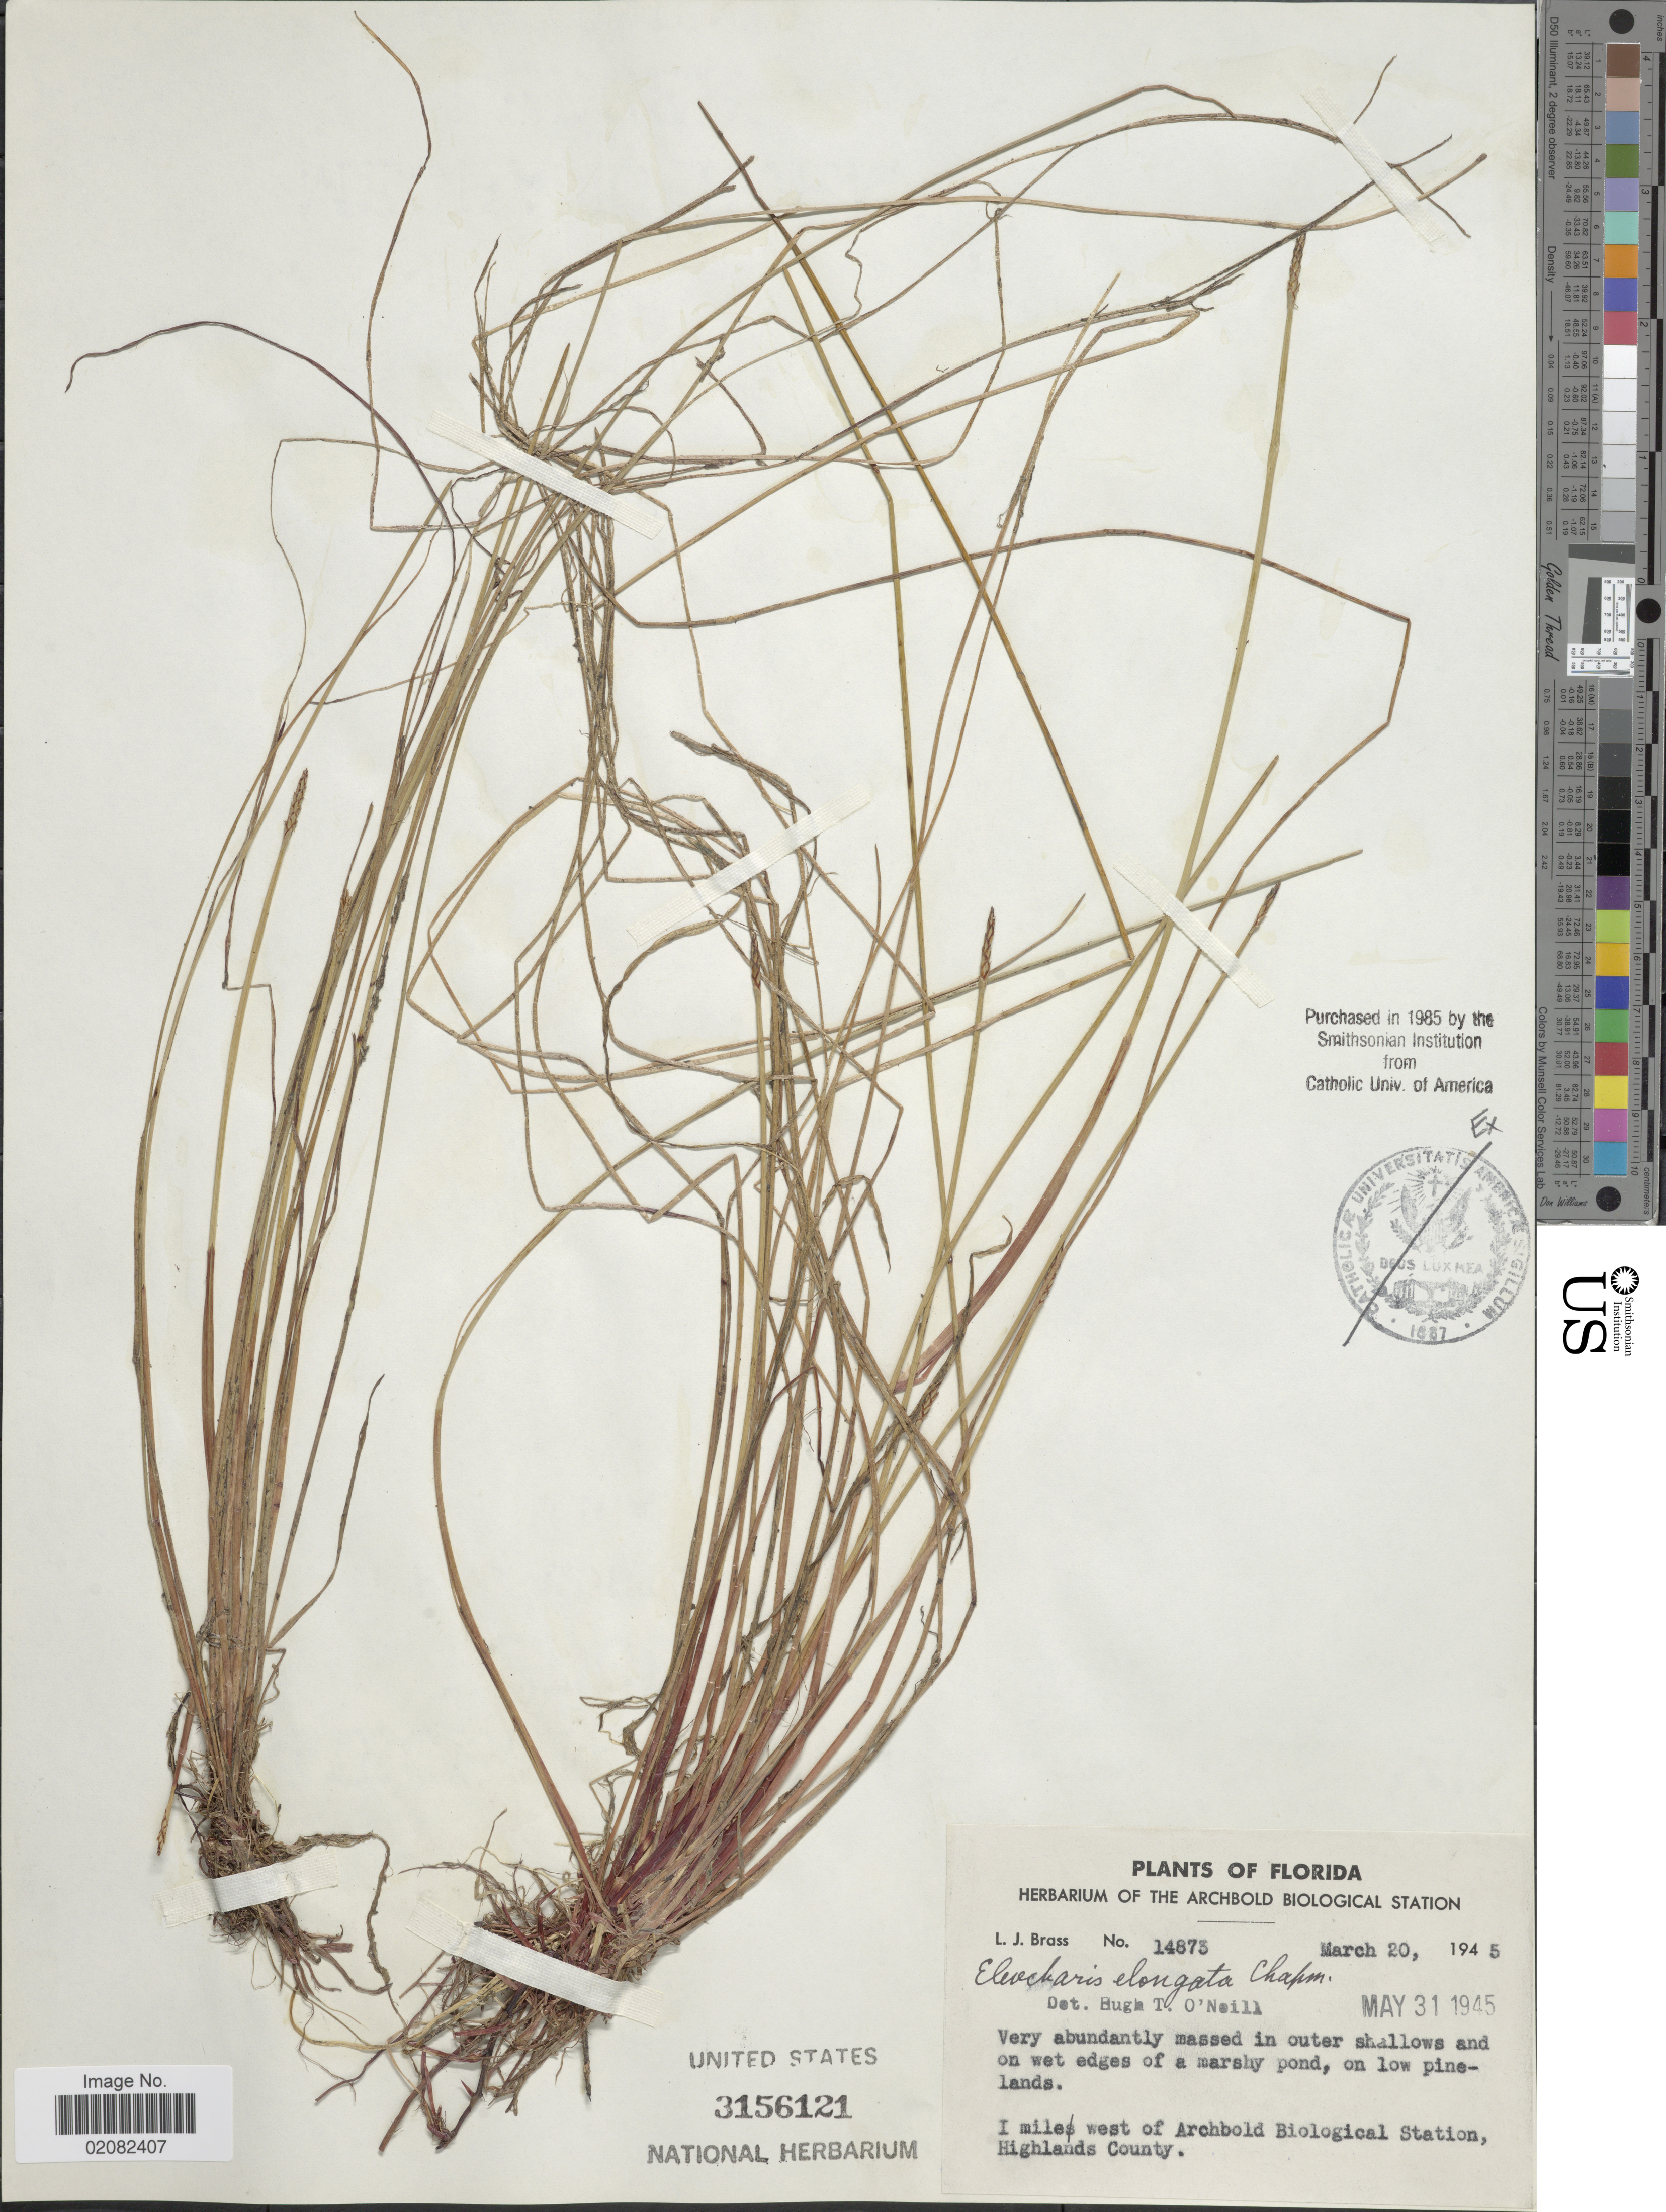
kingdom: Plantae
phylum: Tracheophyta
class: Liliopsida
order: Poales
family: Cyperaceae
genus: Eleocharis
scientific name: Eleocharis elongata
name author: Chapm.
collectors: L. J. Brass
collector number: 14873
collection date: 1945-03-20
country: United States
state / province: Florida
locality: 1 mile west of Archbold Biological Station, Highlands County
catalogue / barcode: US 3156121